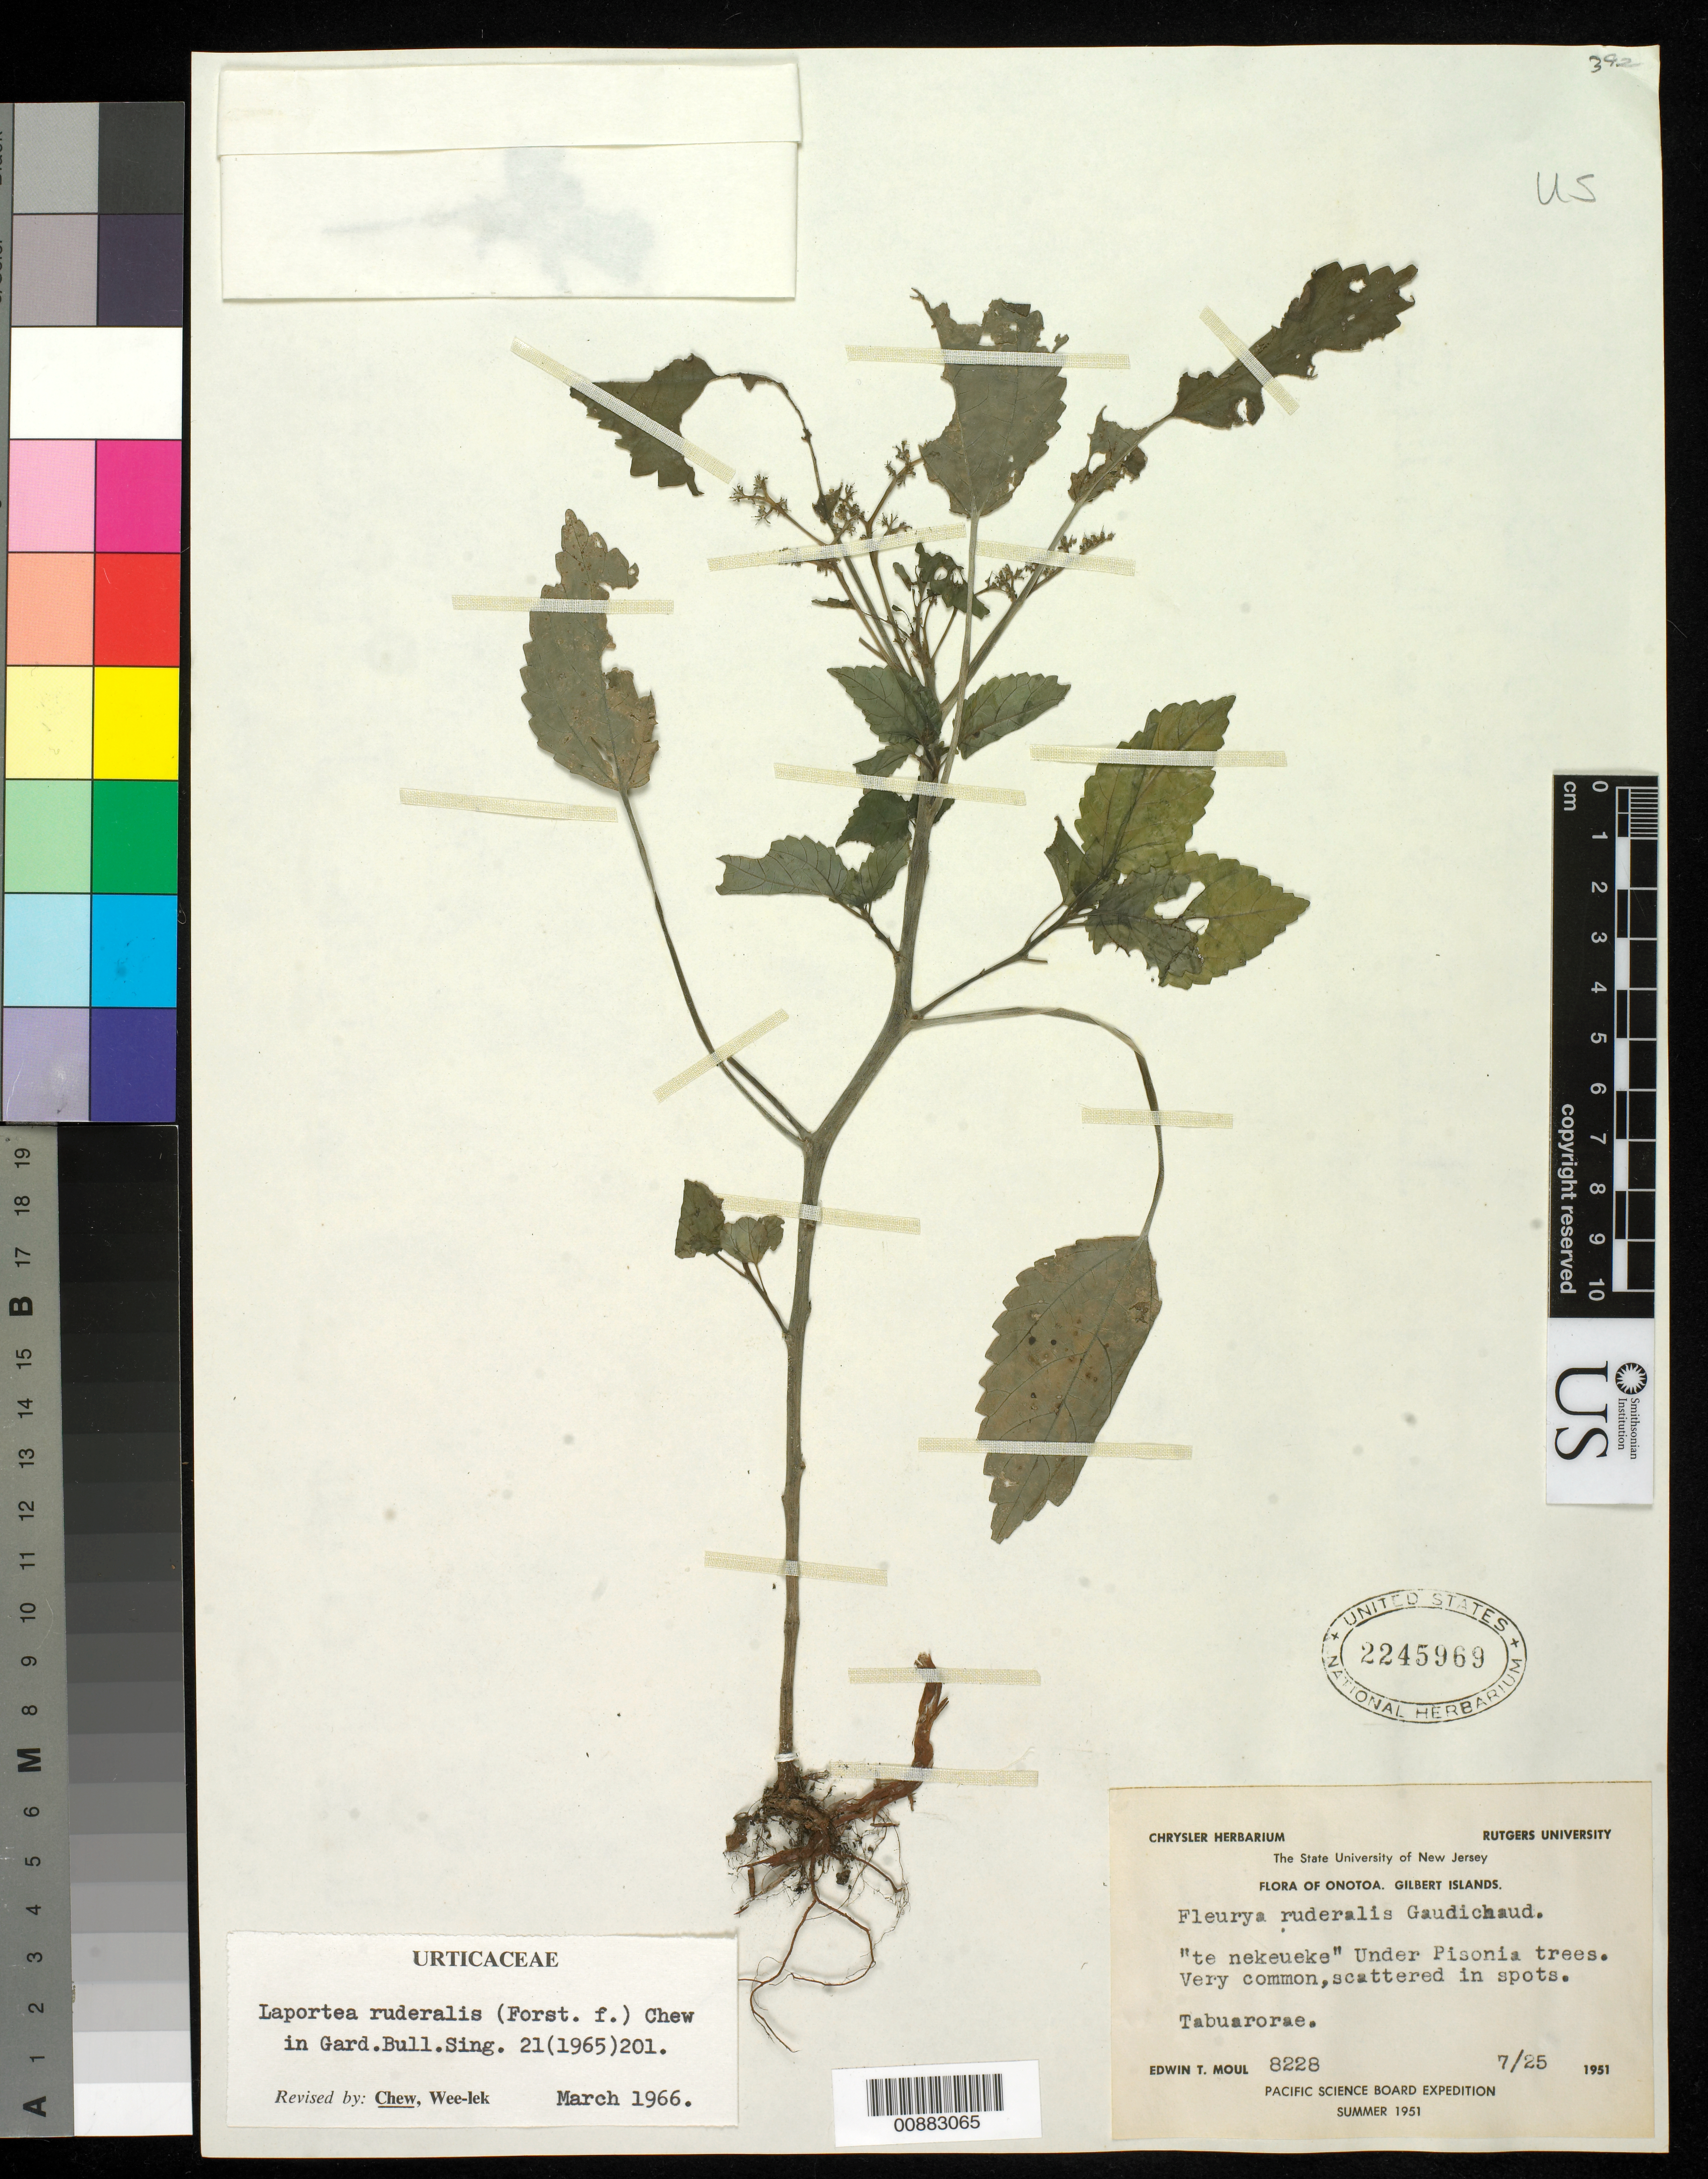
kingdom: Plantae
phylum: Tracheophyta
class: Magnoliopsida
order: Rosales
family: Urticaceae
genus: Laportea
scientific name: Laportea ruderalis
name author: (G. Forst.) Chew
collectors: E. T. Moul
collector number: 8228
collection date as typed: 25 Jul 1951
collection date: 1951-07-25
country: Kiribati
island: Onotoa Atoll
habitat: under Pisonia trees. Very common, scattered in spots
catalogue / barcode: US 2245969